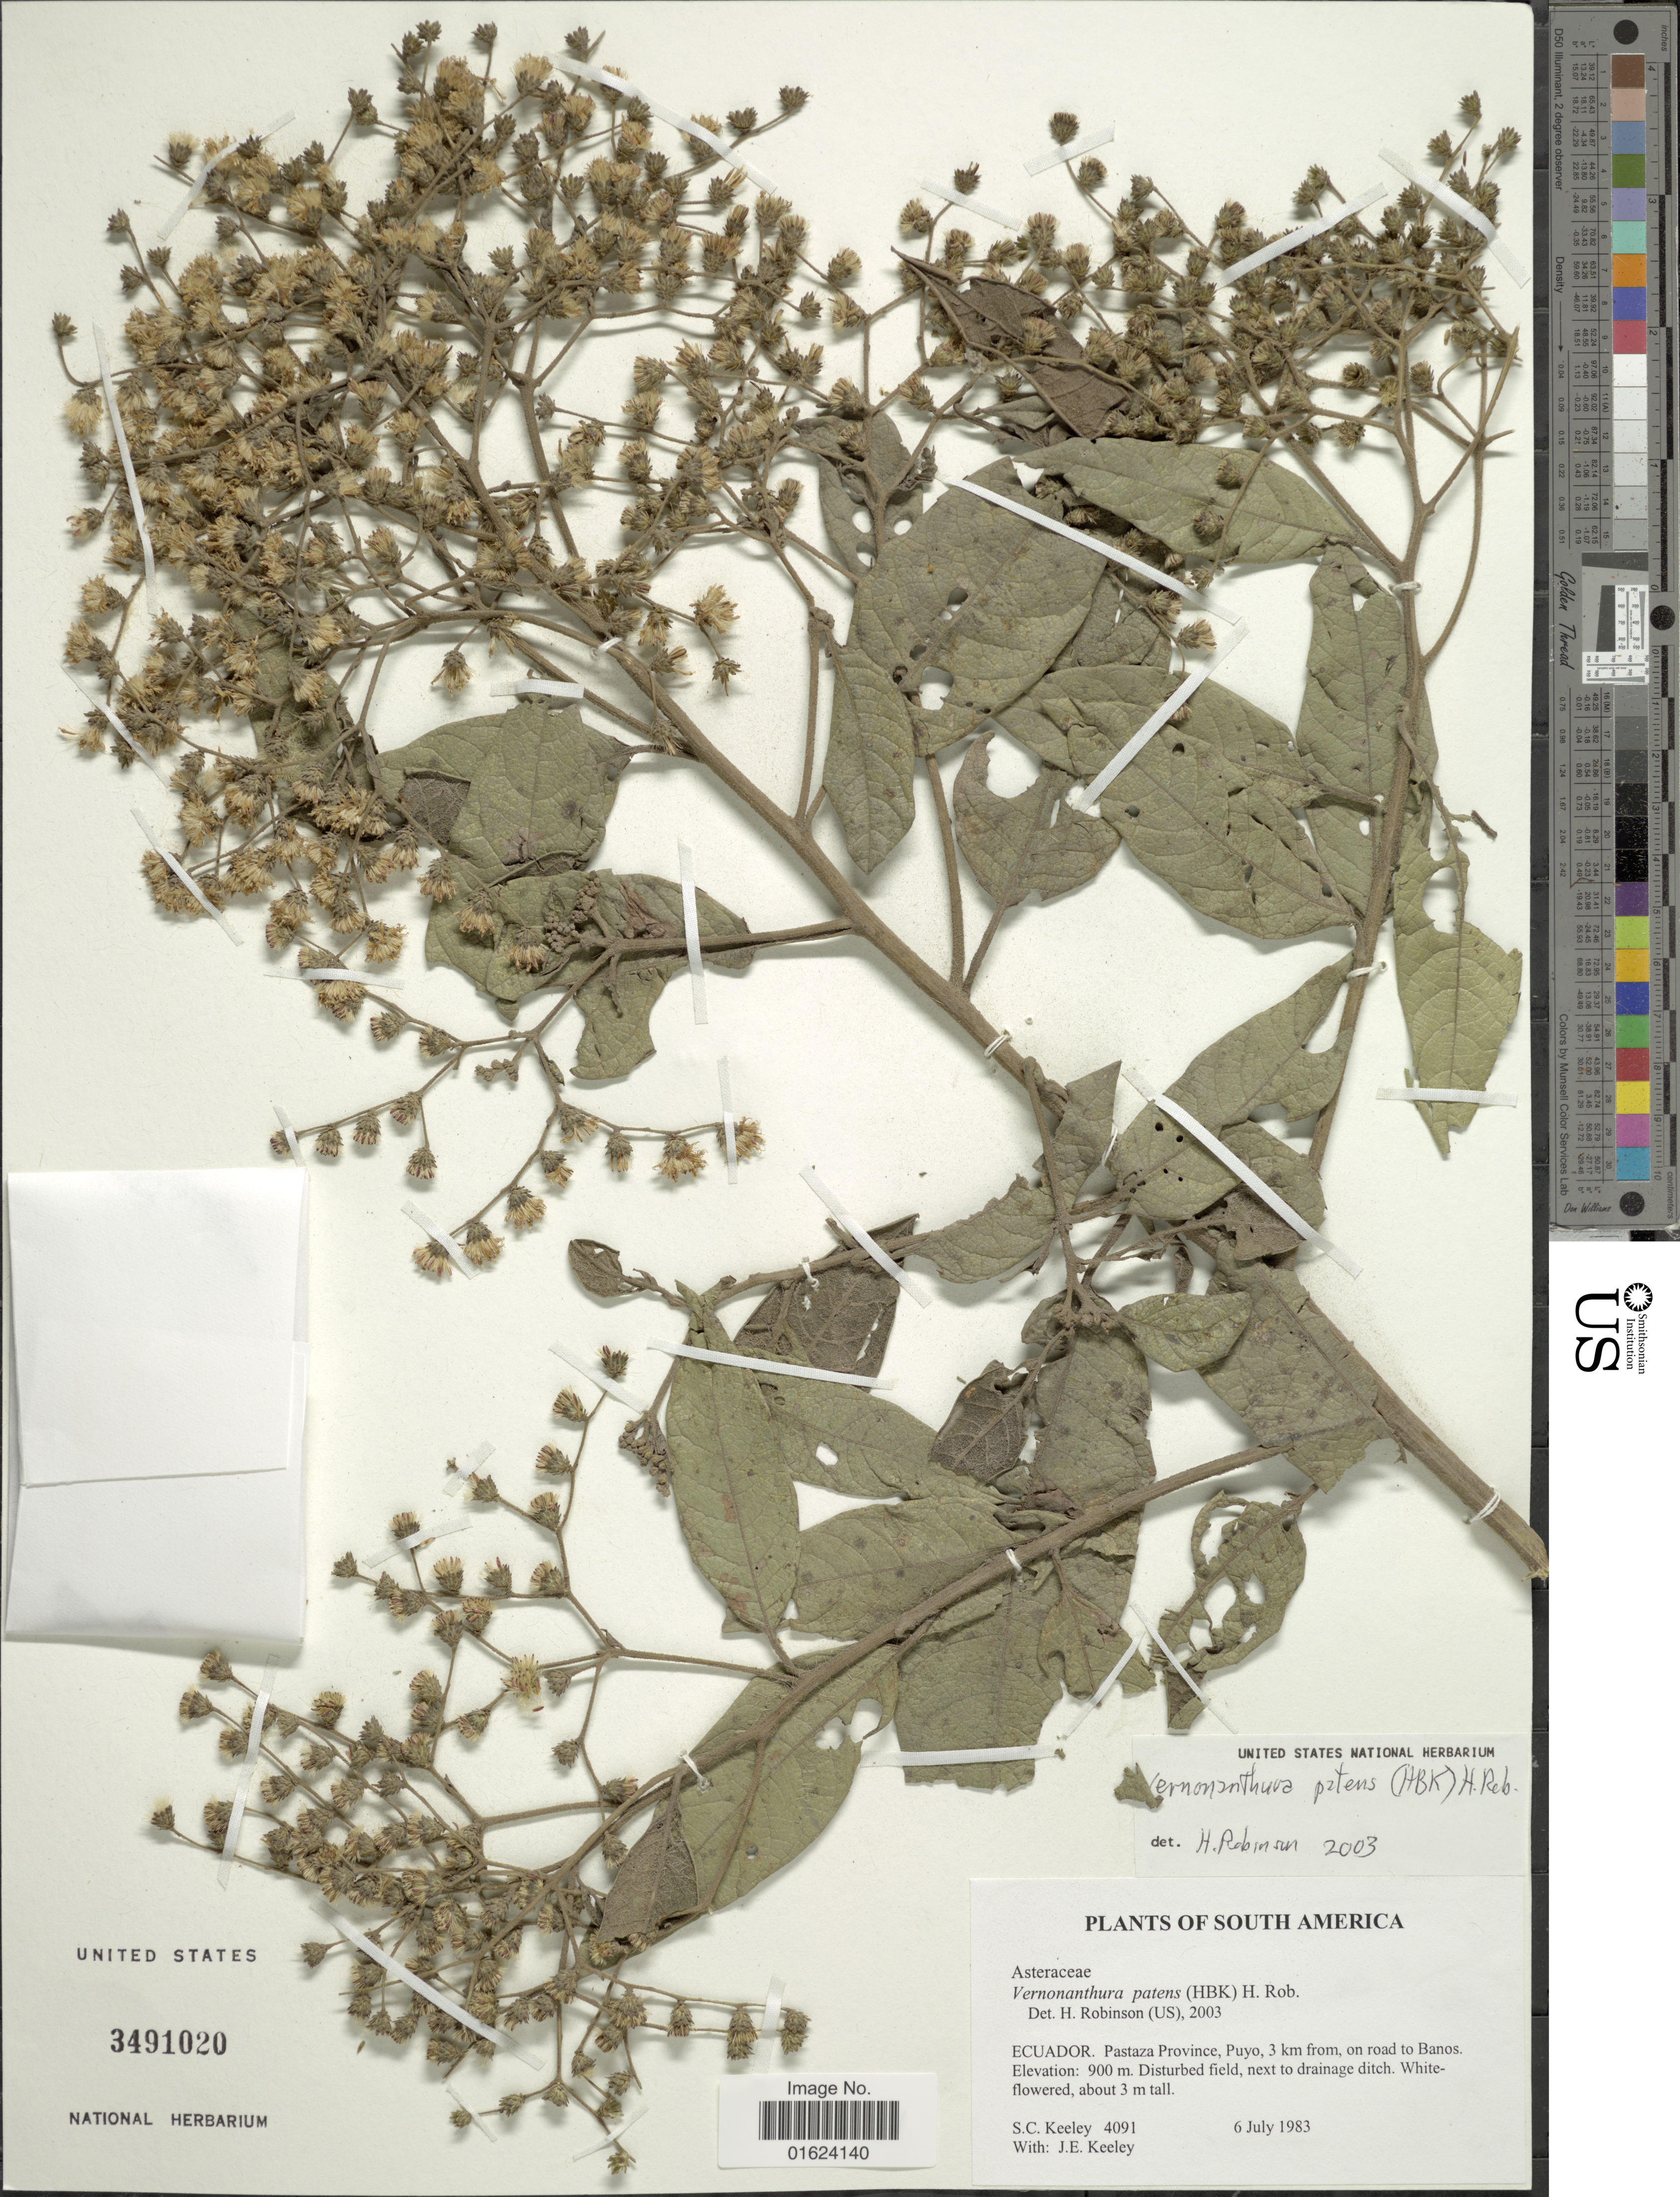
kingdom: Plantae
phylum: Tracheophyta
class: Magnoliopsida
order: Asterales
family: Asteraceae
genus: Vernonanthura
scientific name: Vernonanthura patens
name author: (Kunth) H. Rob.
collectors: S. C. Keeley & J. E. Keeley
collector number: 4091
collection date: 1983-07-06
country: Ecuador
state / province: Pastaza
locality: Ecuador, Pastaza Province, Puyo, 3 km from, on road to Banos.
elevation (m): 900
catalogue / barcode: US 3491020